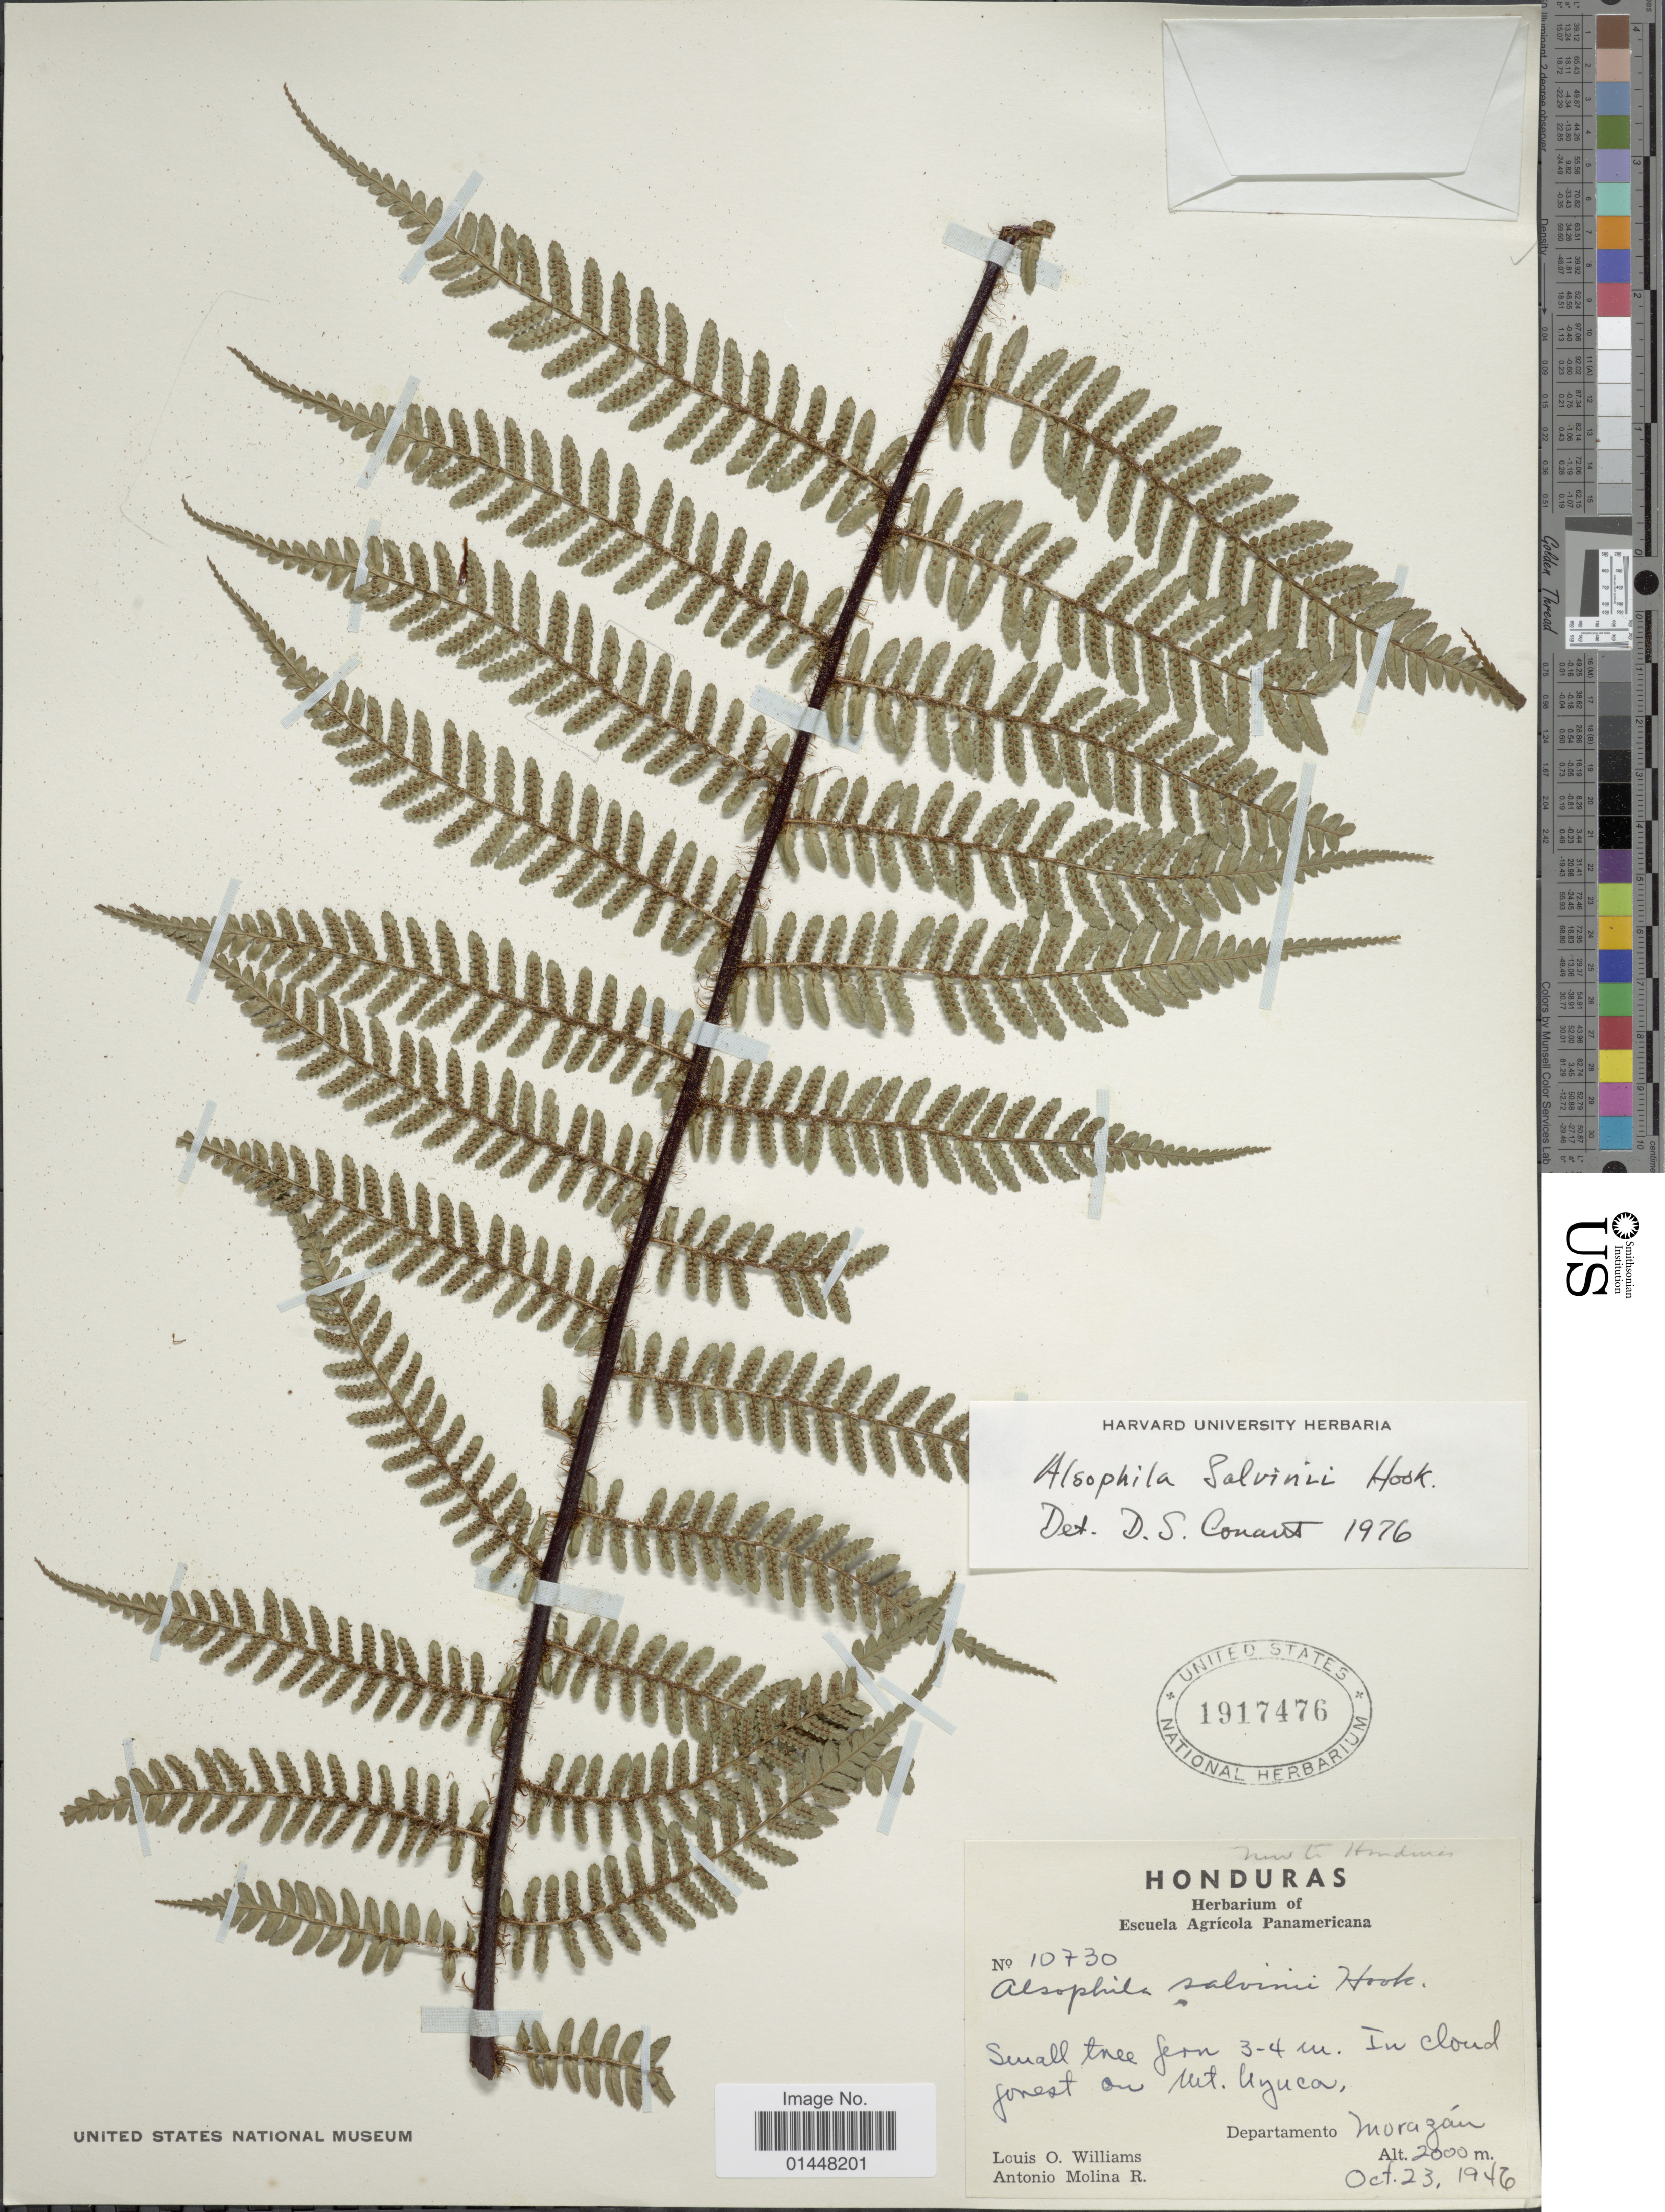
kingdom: Plantae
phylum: Tracheophyta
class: Polypodiopsida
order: Cyatheales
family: Cyatheaceae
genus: Gymnosphaera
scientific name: Gymnosphaera salvinii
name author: (Hook.)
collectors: L. O. Williams & A. Molina R.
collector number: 10730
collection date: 1947-10-23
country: Honduras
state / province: Fco. Morazán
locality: In cloud forest on Mt. Uyuca,. Departamento Morazan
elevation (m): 2000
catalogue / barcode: US 1917476